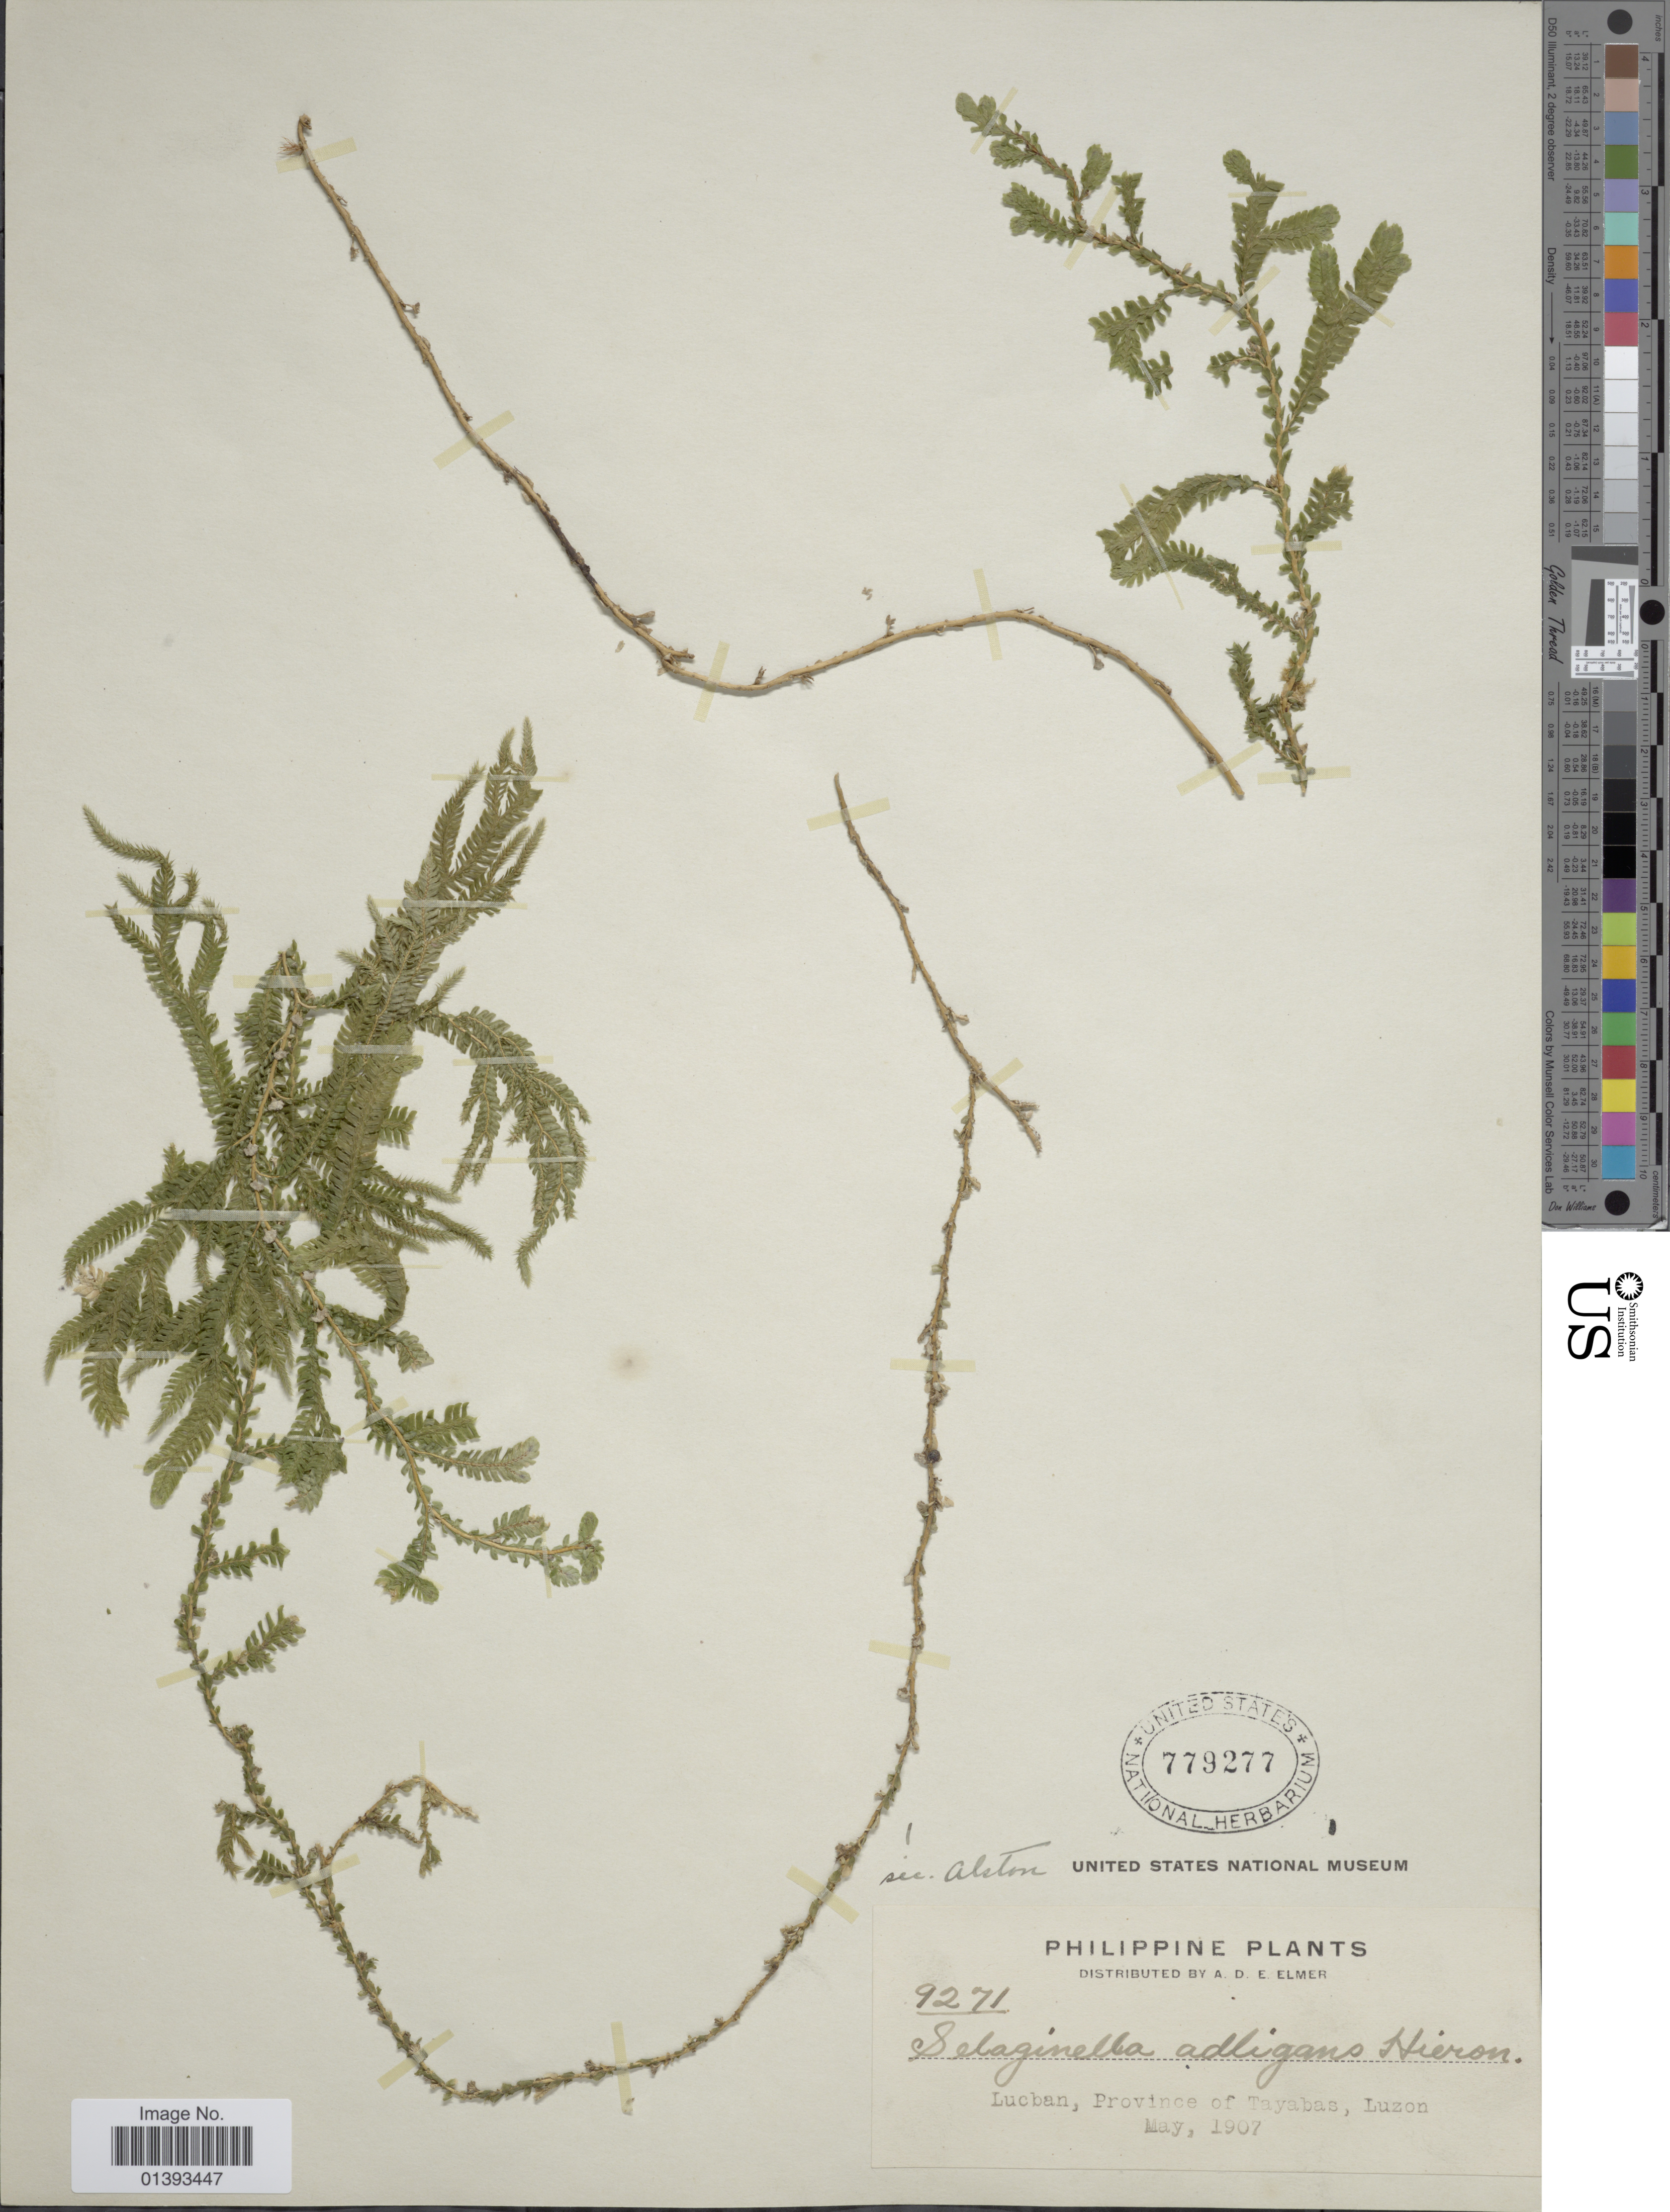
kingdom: Plantae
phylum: Tracheophyta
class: Lycopodiopsida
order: Selaginellales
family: Selaginellaceae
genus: Selaginella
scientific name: Selaginella alligans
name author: Hieron.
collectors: A. D. E. Elmer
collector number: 9271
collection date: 1907-05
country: Philippines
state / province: Central Luzon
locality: Lucban, Province of Tayabas, Luzon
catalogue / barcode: US 779277